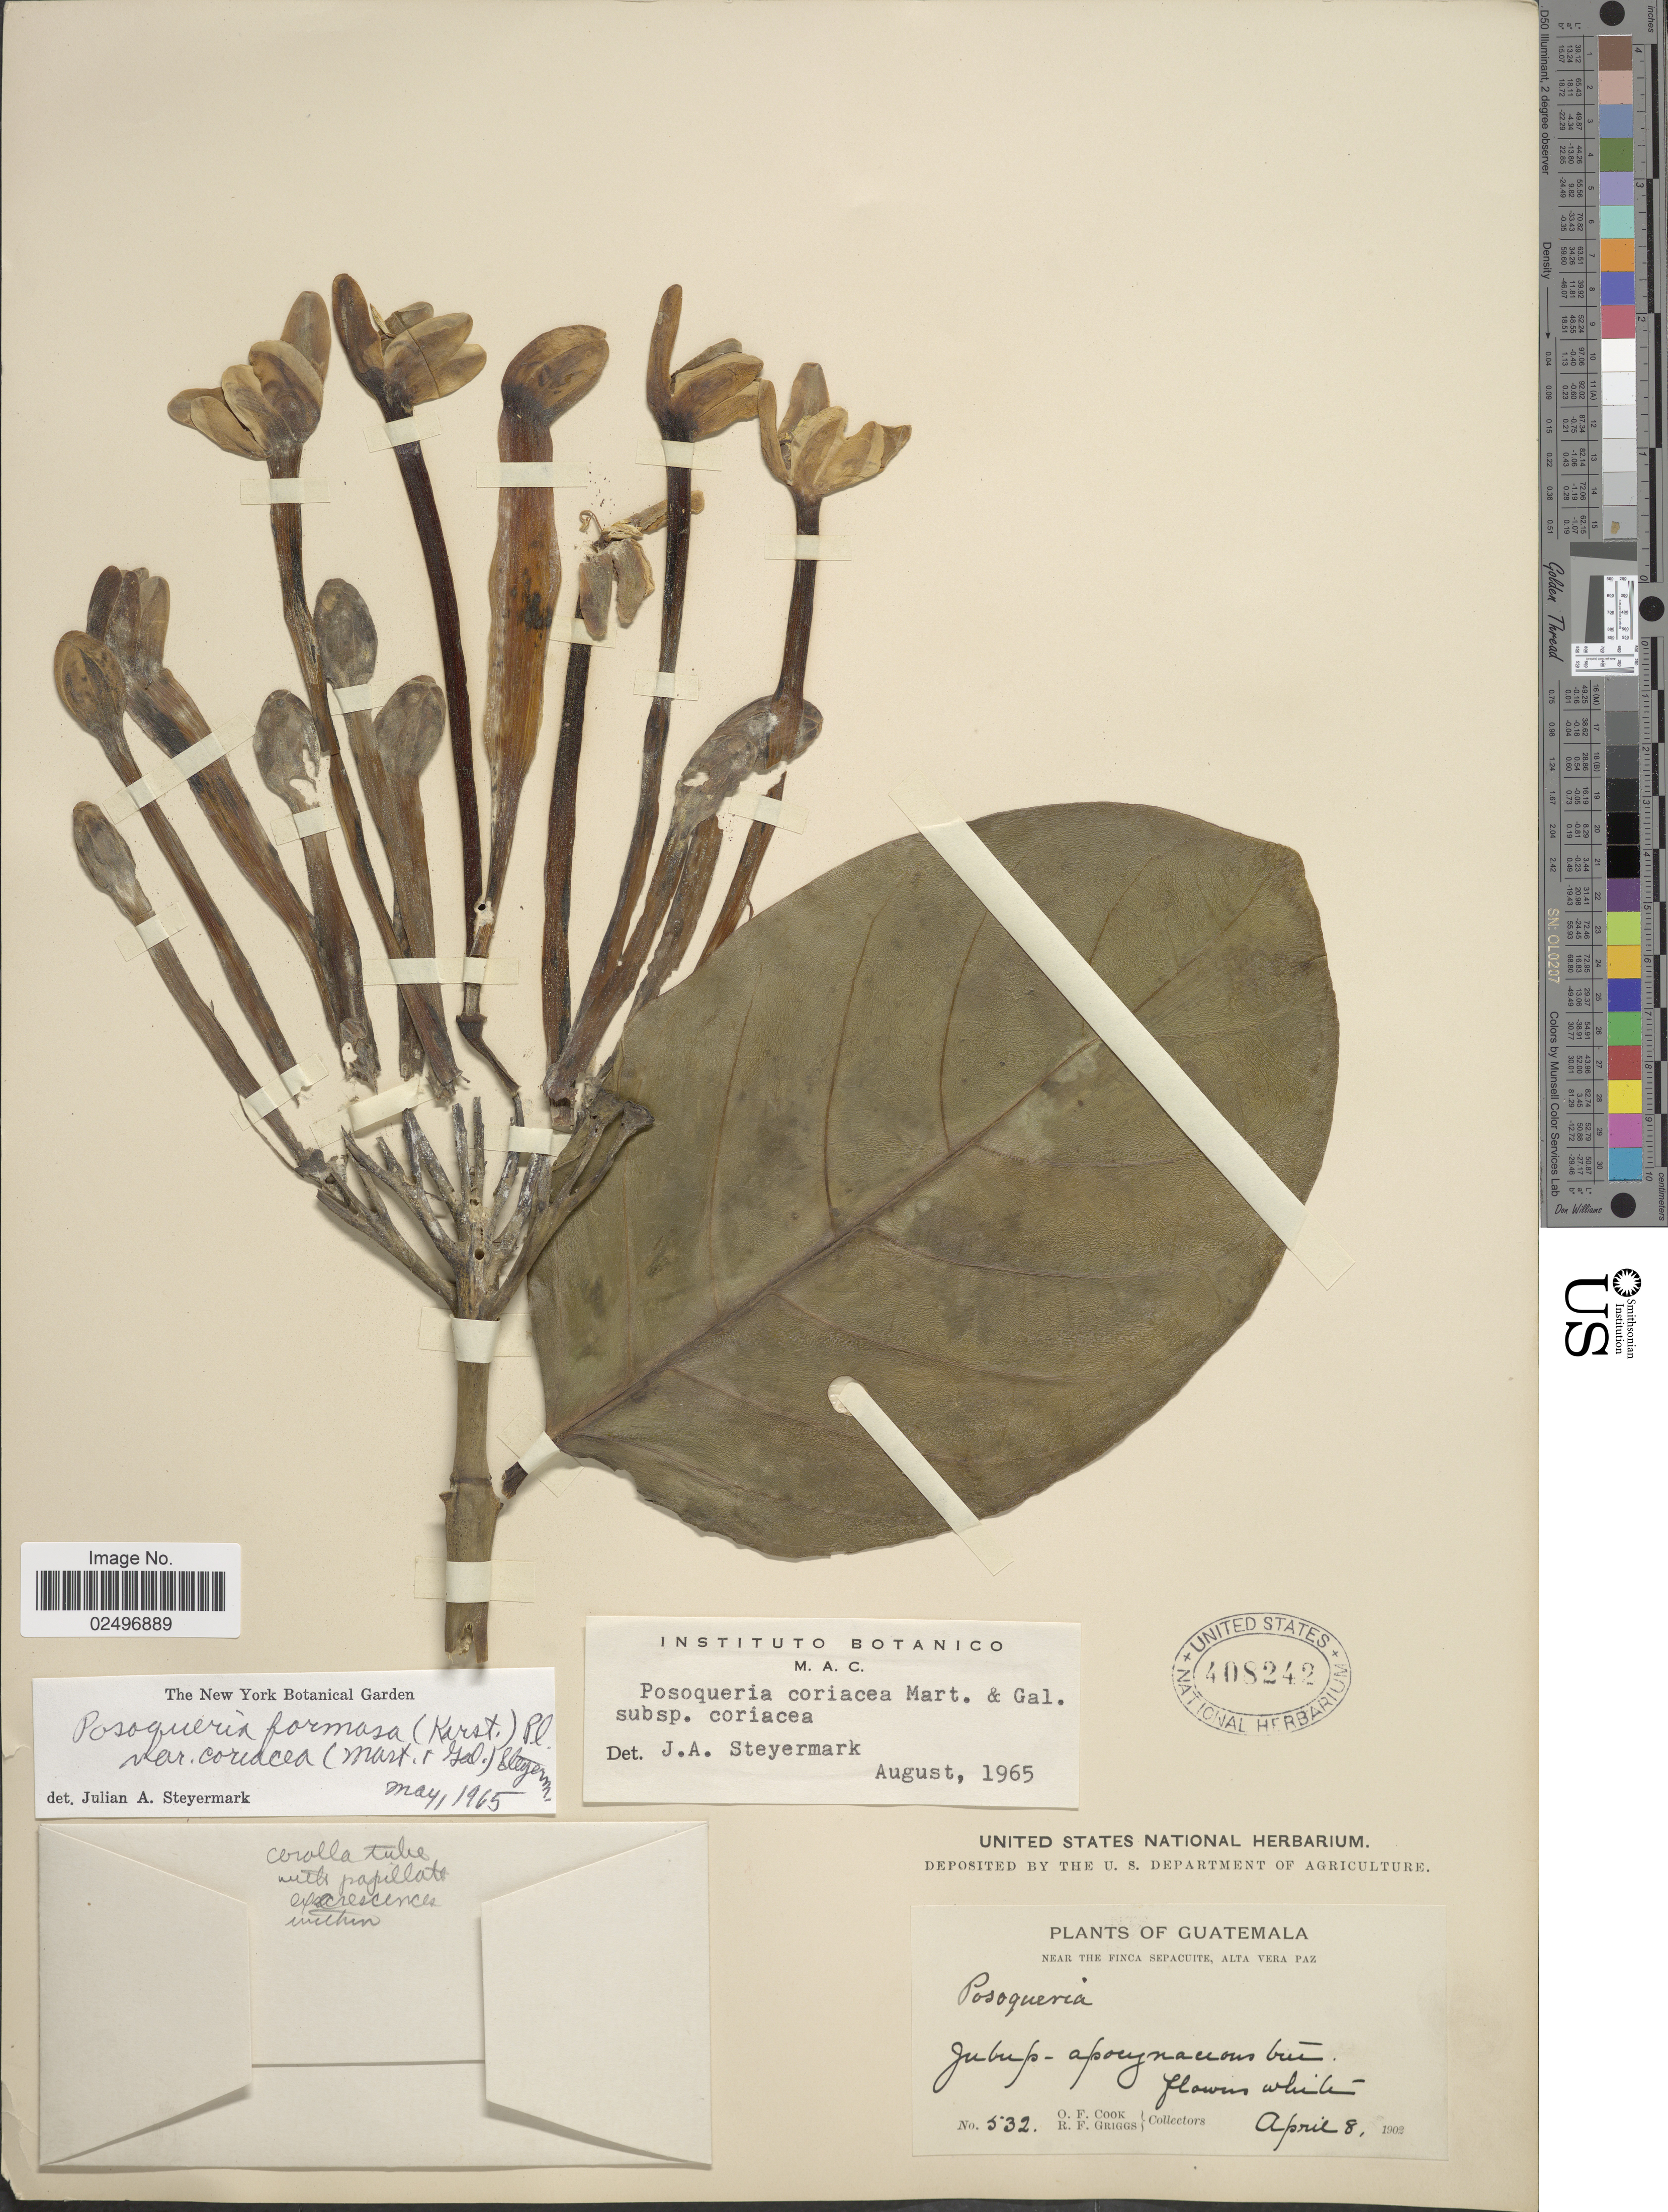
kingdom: Plantae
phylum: Tracheophyta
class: Magnoliopsida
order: Gentianales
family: Rubiaceae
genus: Posoqueria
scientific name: Posoqueria coriacea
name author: M. Martens & Galeotti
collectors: O. F. Cook & R. F. Griggs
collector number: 532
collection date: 1902-04-08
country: Guatemala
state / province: Alta Verapaz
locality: Near The Finca Sepacuite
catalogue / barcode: US 408242